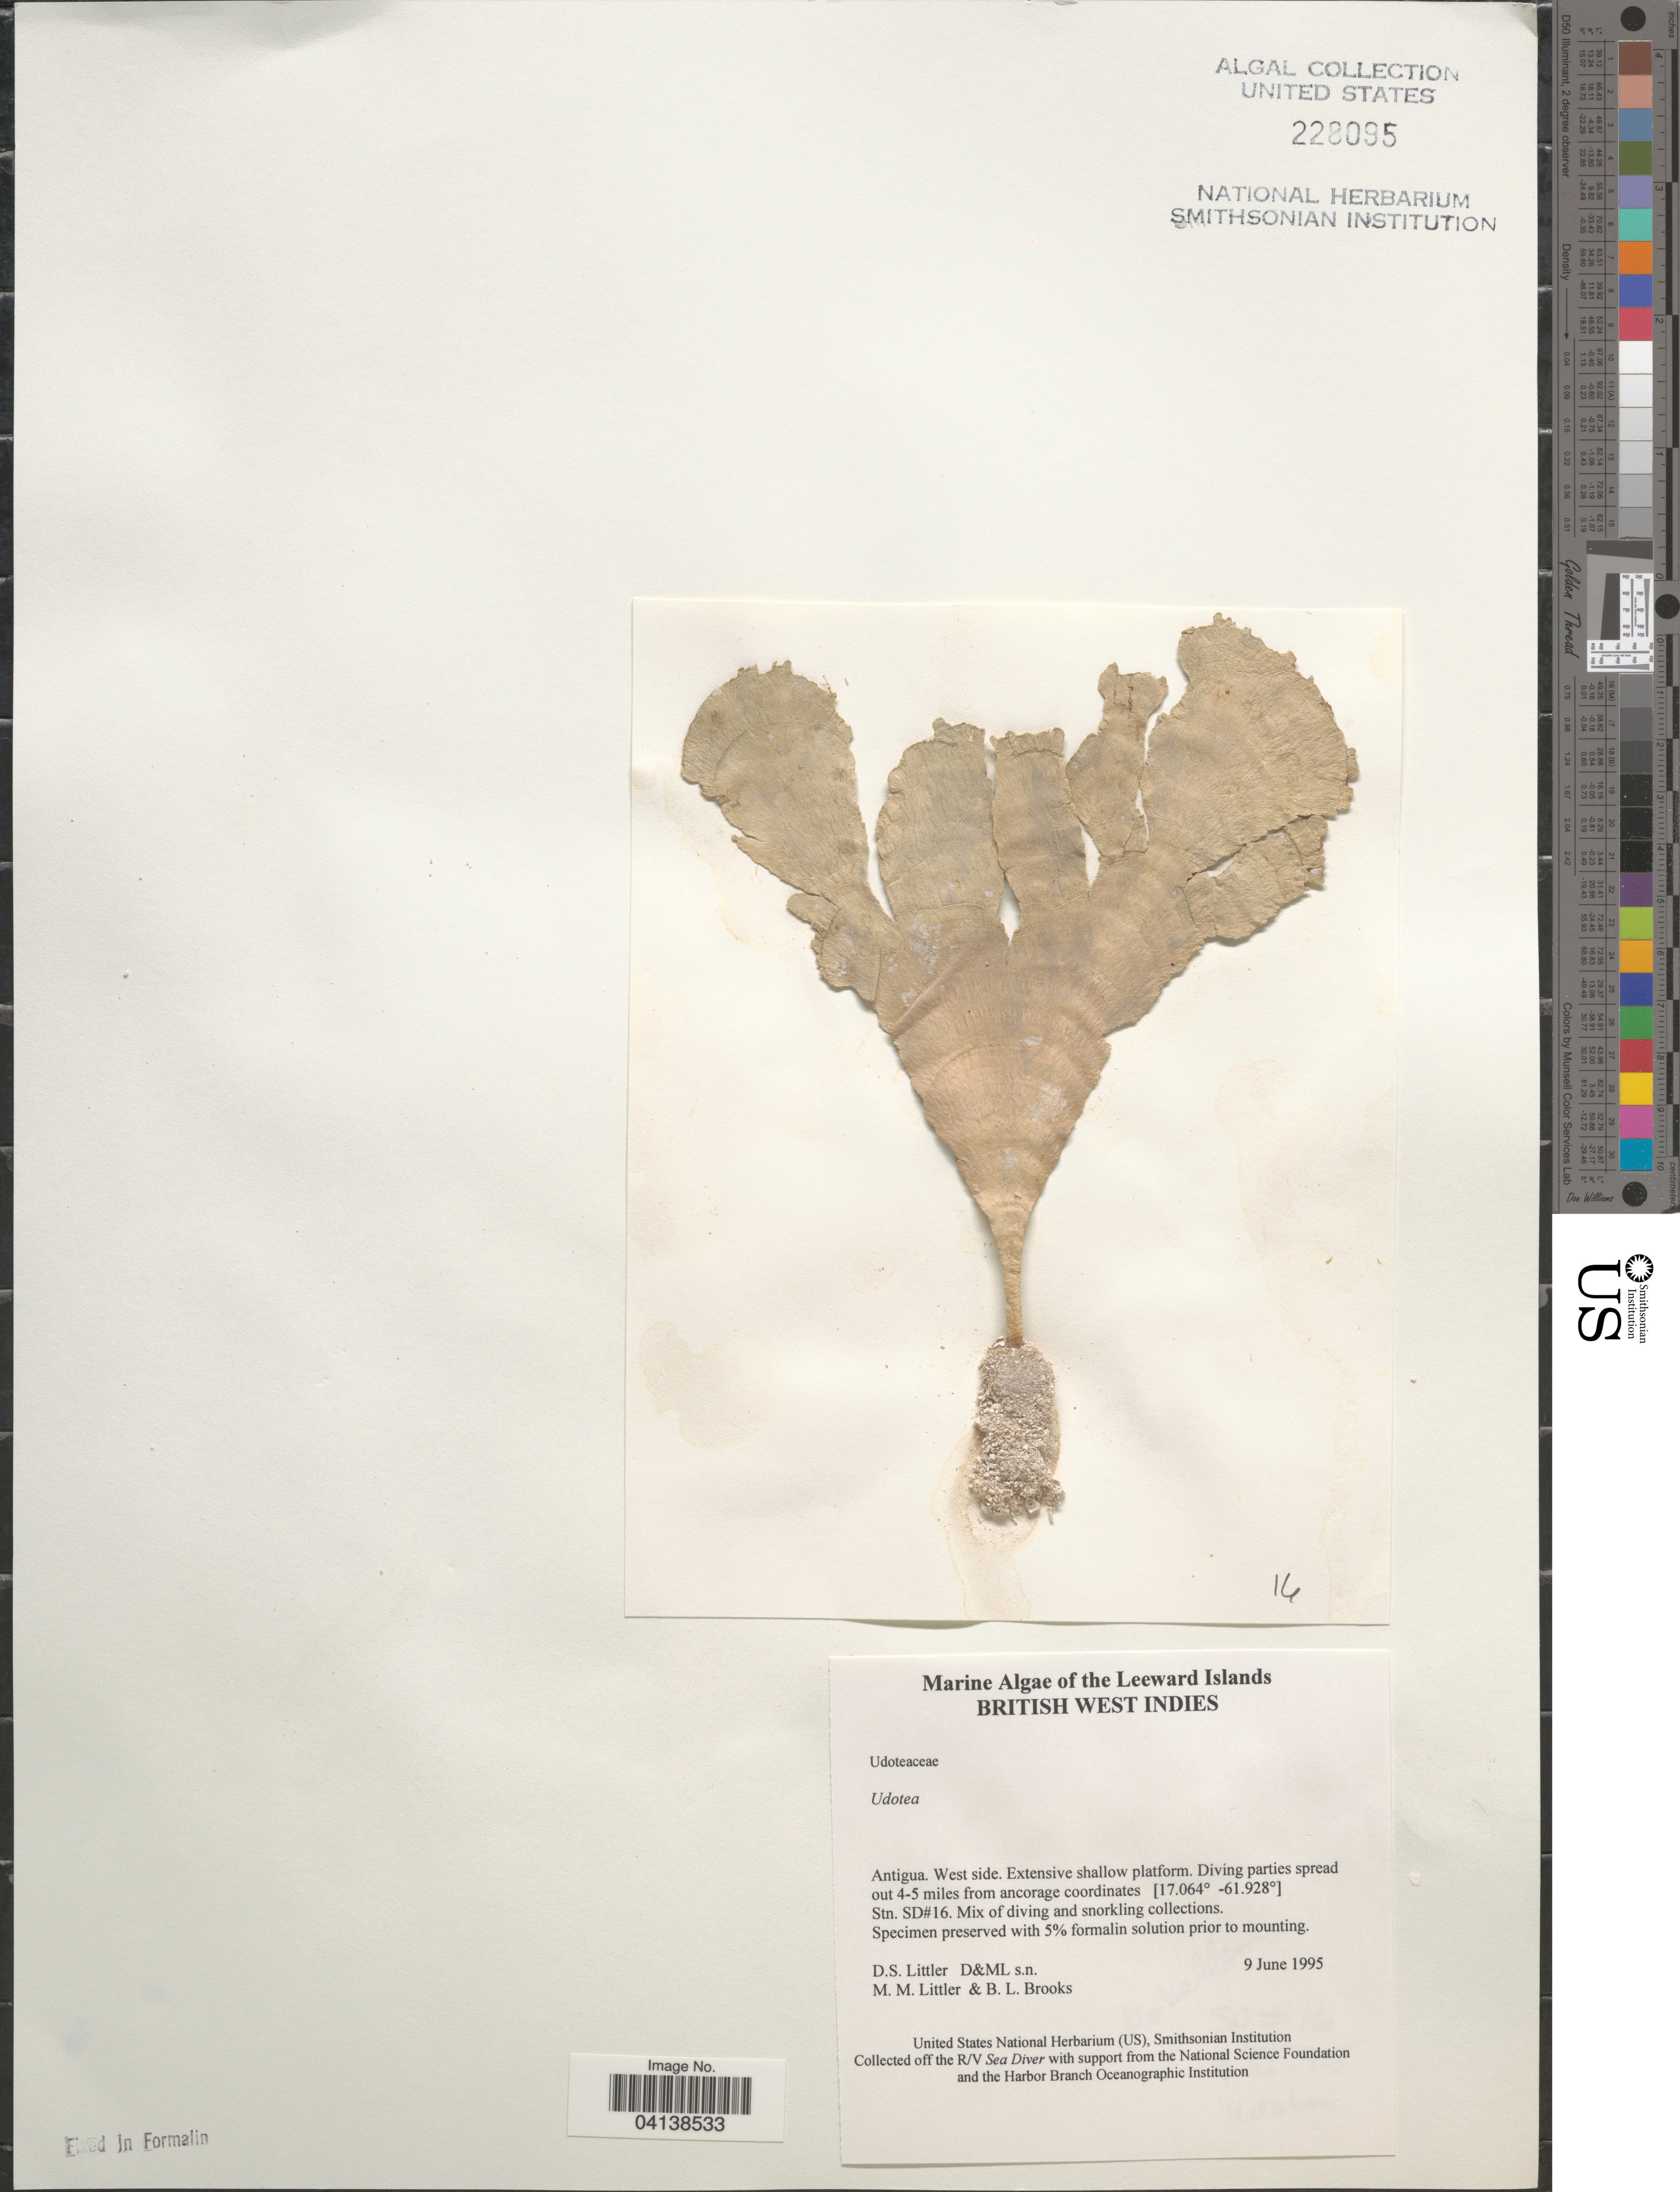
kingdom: Plantae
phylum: Chlorophyta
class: Ulvophyceae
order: Bryopsidales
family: Udoteaceae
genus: Udotea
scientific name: Udotea sp.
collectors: D. S. Littler & B. Brooks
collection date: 1995-06-09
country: Antigua and Barbuda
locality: Leeward Islands. British West Indies. Antigua. West side. Extensive shallow platform. Diving parties spread out 4-5 milies from ancorage coordinates. Stn. SD#16.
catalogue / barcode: US 228095